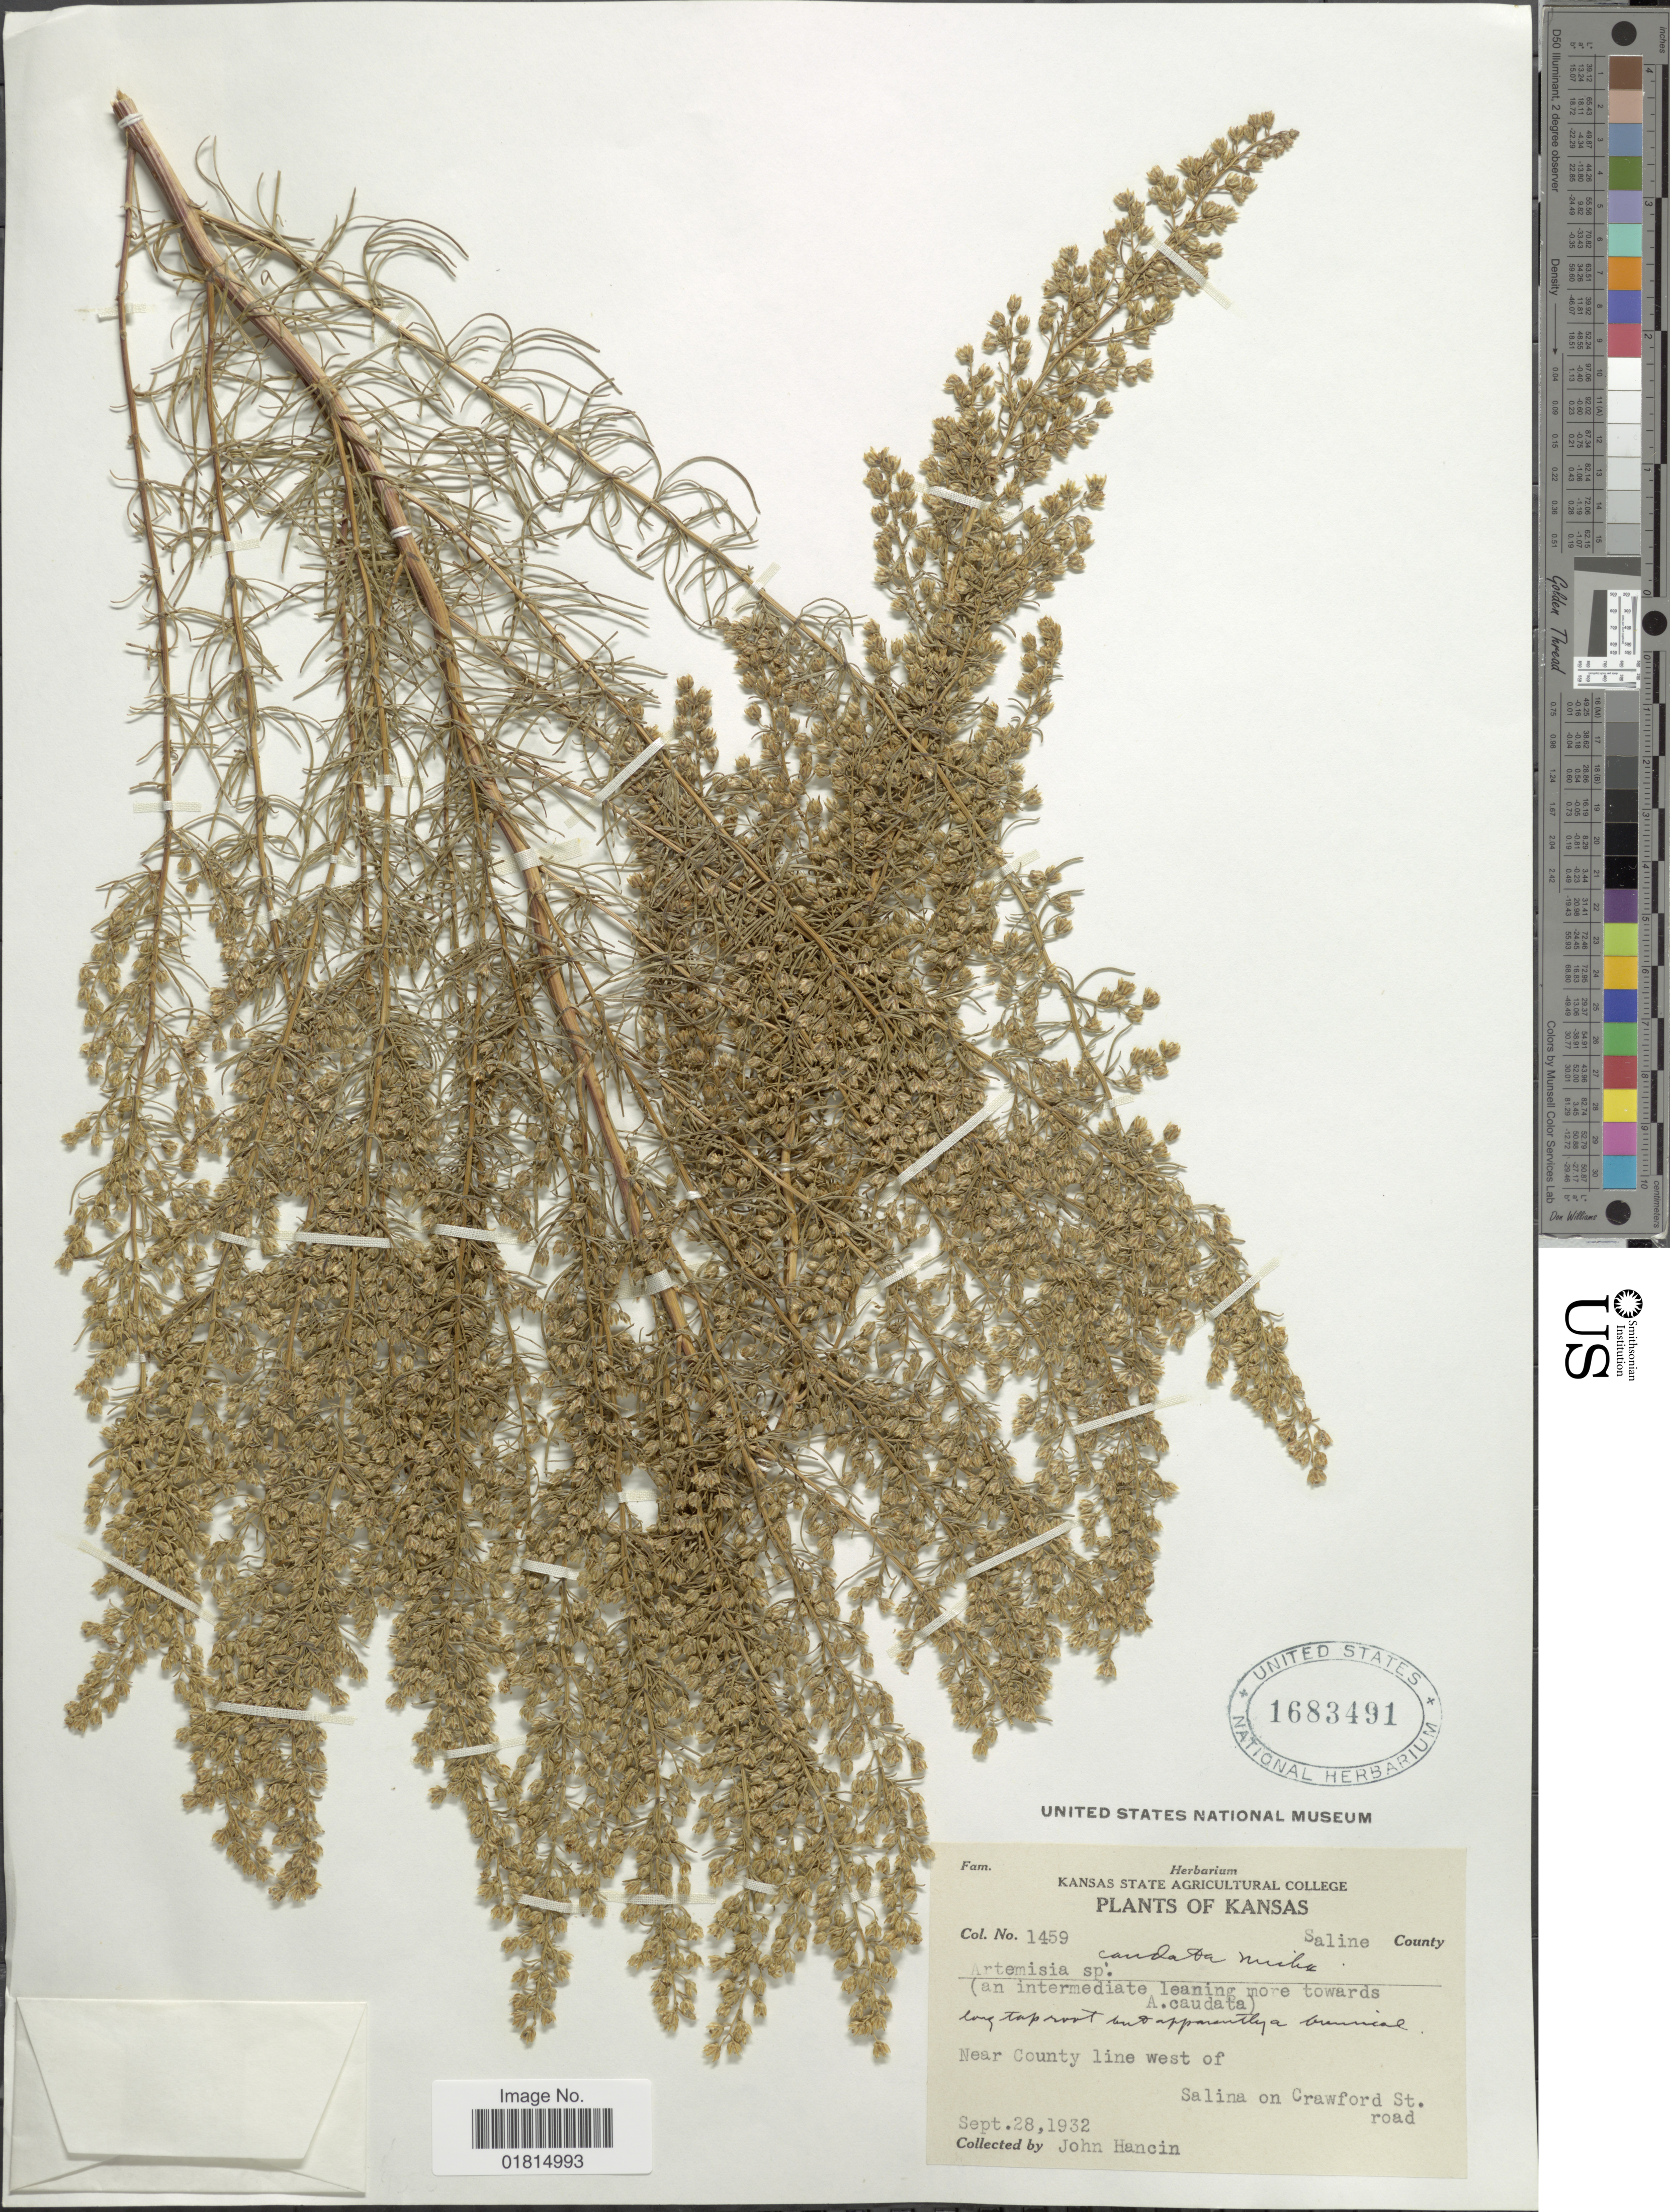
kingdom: Plantae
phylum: Tracheophyta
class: Magnoliopsida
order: Asterales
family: Asteraceae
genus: Artemisia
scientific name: Artemisia caudata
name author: Michx.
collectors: J. Hancin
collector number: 1459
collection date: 1932-09-28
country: United States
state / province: Kansas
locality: Saline County. Near County line west of Salina on Crawford St. road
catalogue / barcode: US 1683491